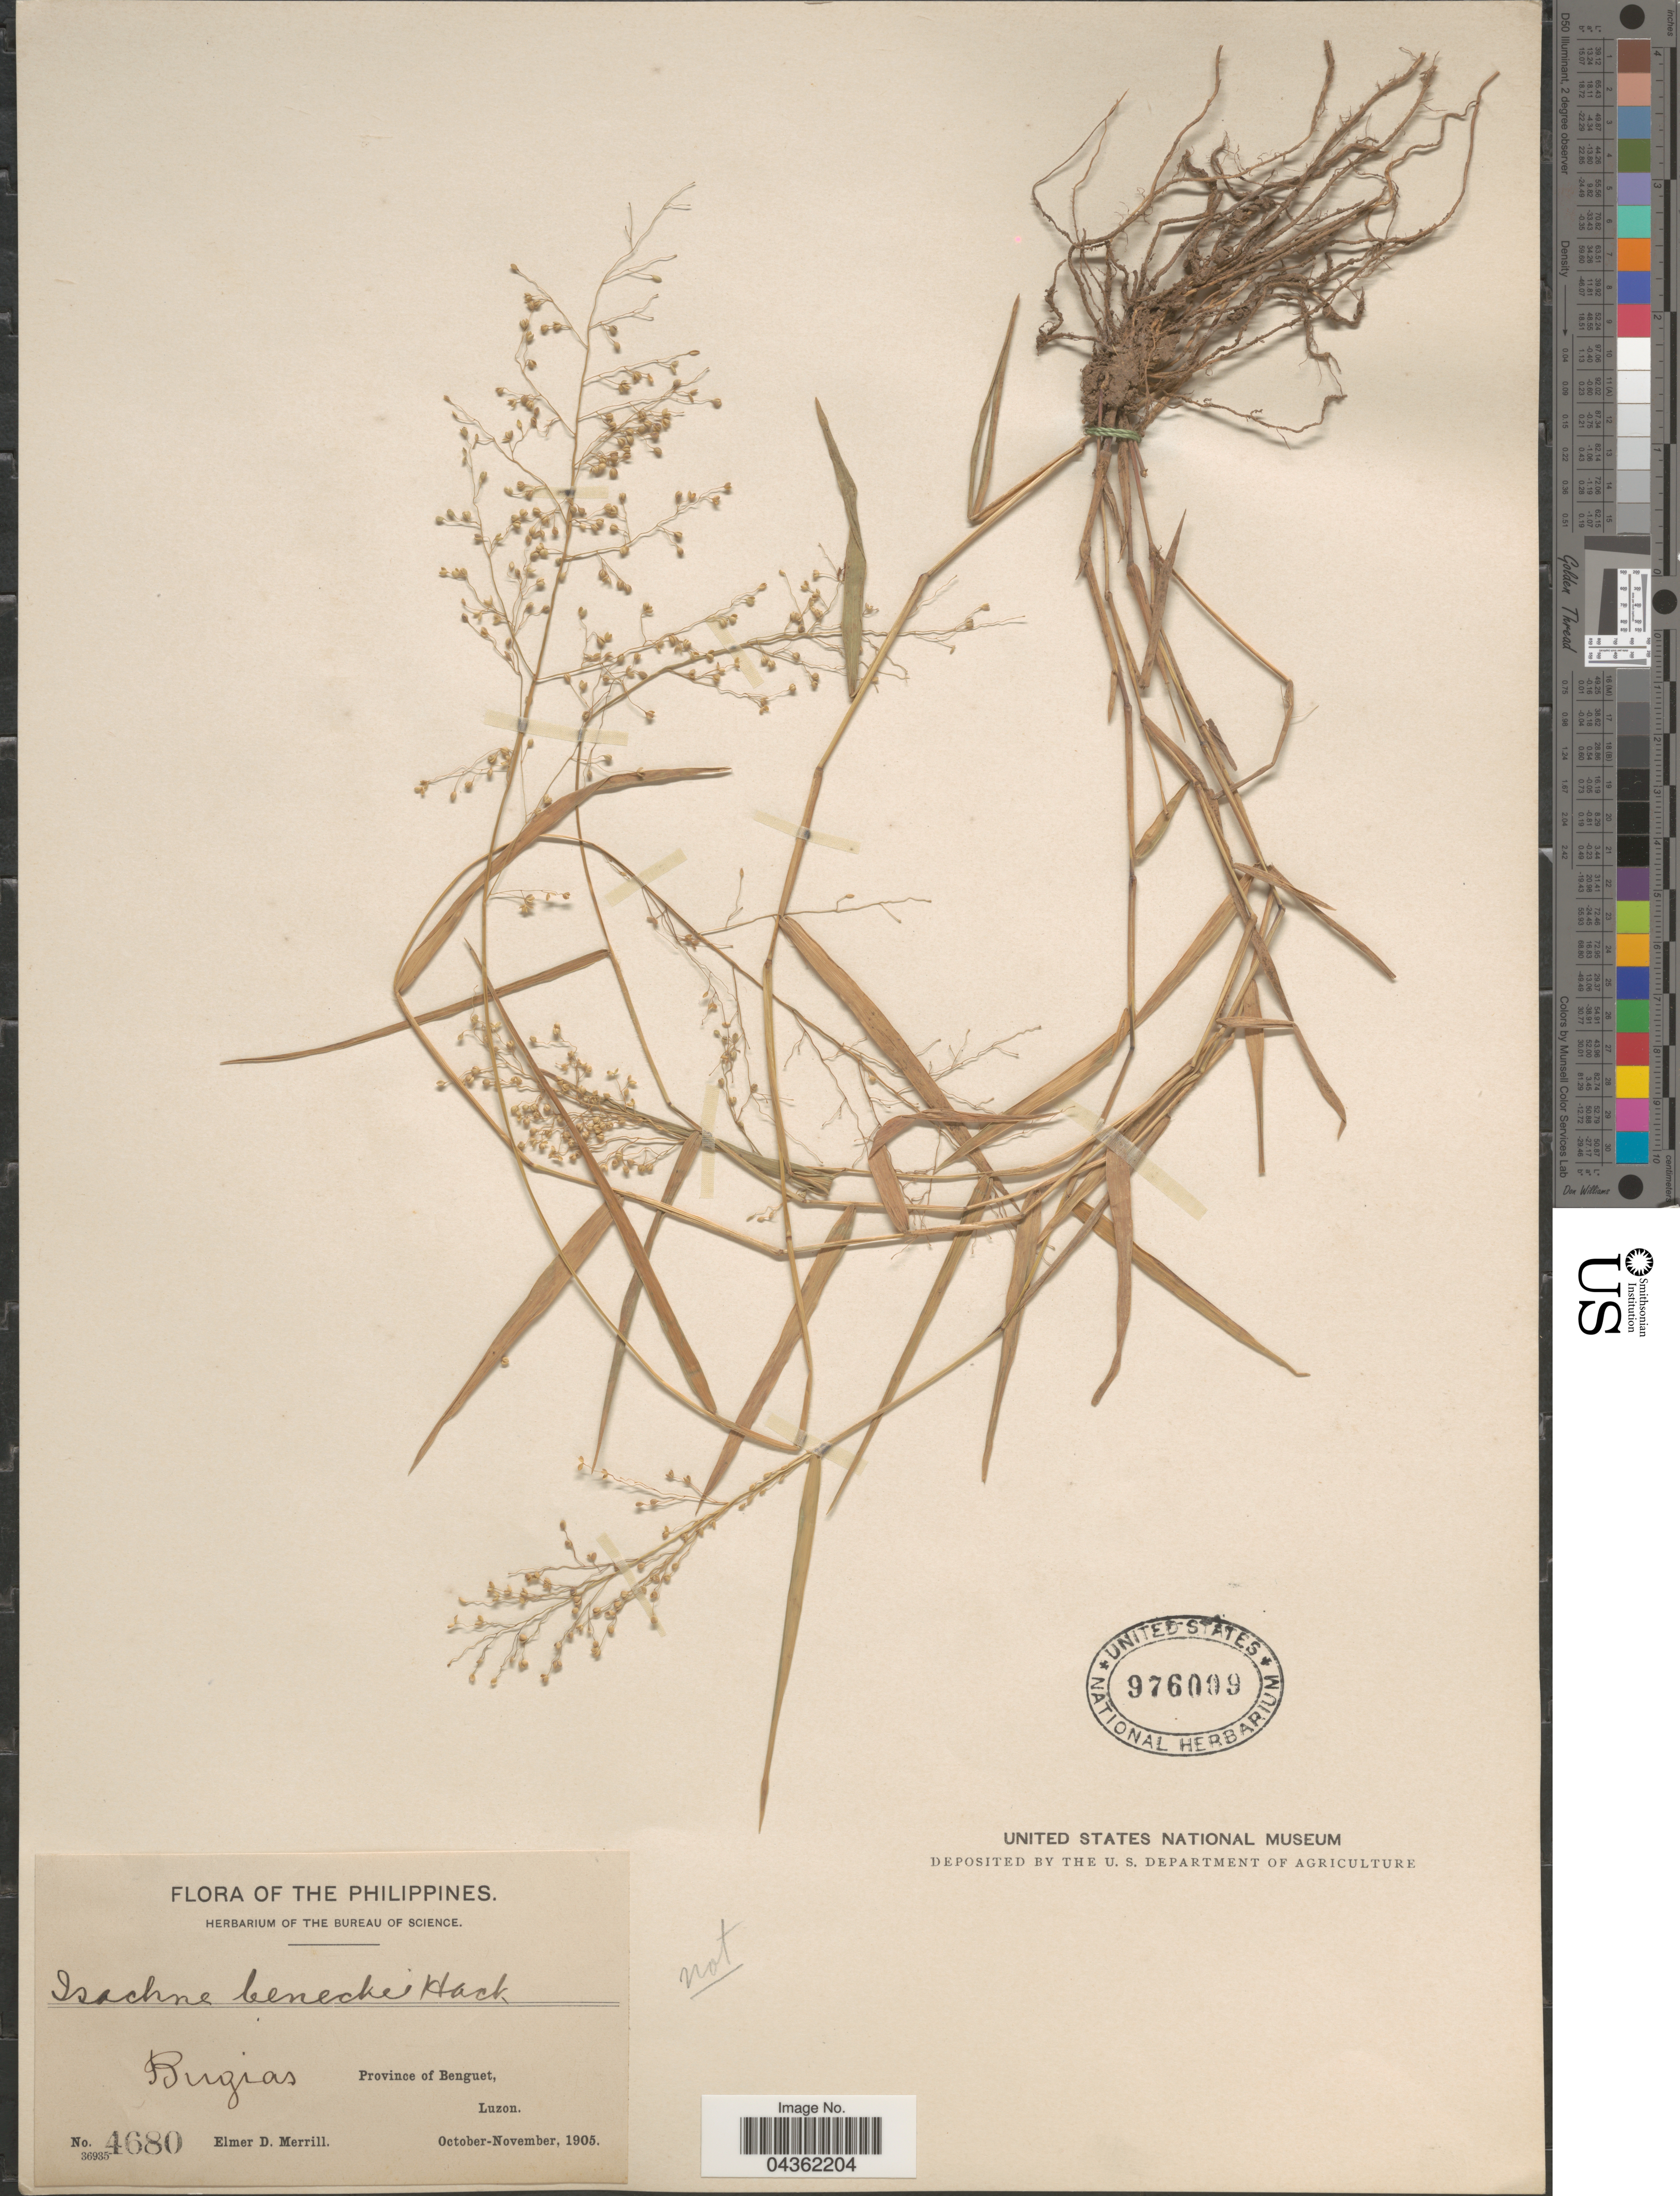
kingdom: Plantae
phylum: Tracheophyta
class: Liliopsida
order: Poales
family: Poaceae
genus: Isachne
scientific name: Isachne clarkei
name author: Hook. f.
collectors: E. D. Merrill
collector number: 4680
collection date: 1905-10/1905-11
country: Philippines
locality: Bugias. Province of Benguet, Luzon.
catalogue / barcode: US 976009